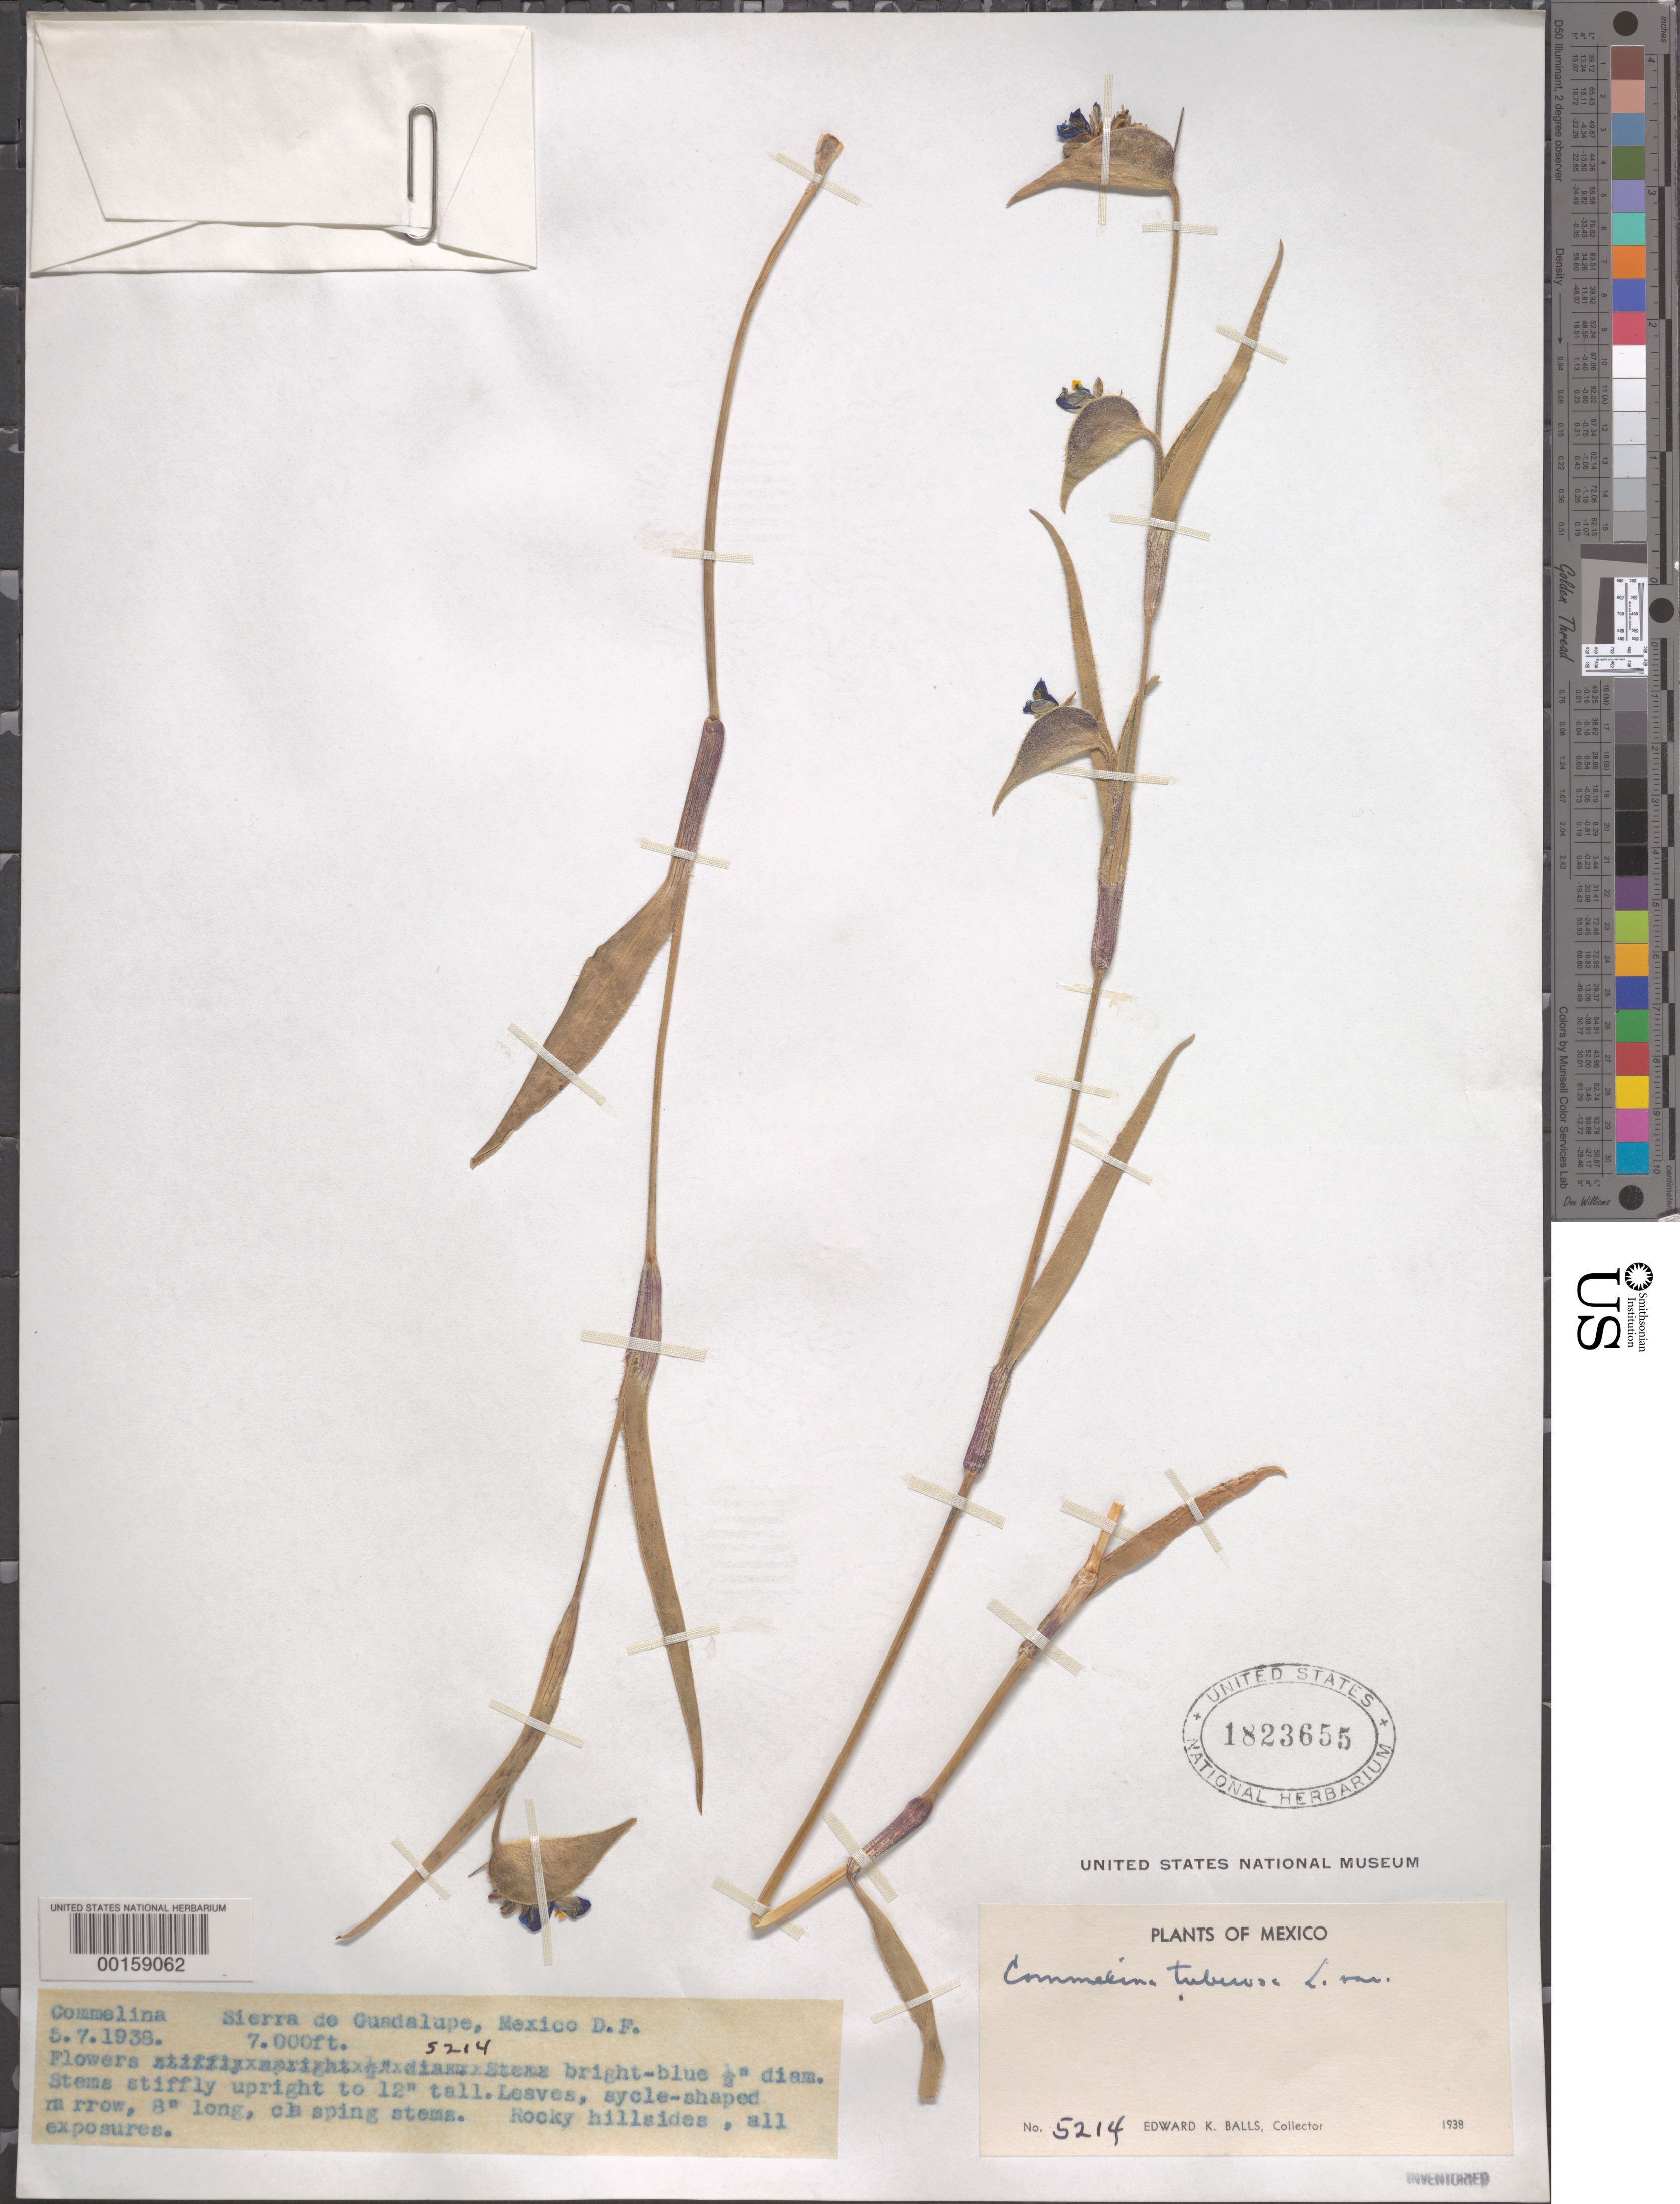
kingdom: Plantae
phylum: Tracheophyta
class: Liliopsida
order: Commelinales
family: Commelinaceae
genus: Commelina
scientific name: Commelina tuberosa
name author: L.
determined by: Faden, Robert B., (US), Smithsonian Institution - National Museum of Natural History (UNITED STATES)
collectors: E. K. Balls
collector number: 5214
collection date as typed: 05 Jul 1938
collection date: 1938-07-05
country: Mexico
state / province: Distrito Federal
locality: Sierra de Guadalupe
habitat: Rocky hillside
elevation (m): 2135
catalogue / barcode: US 1823655